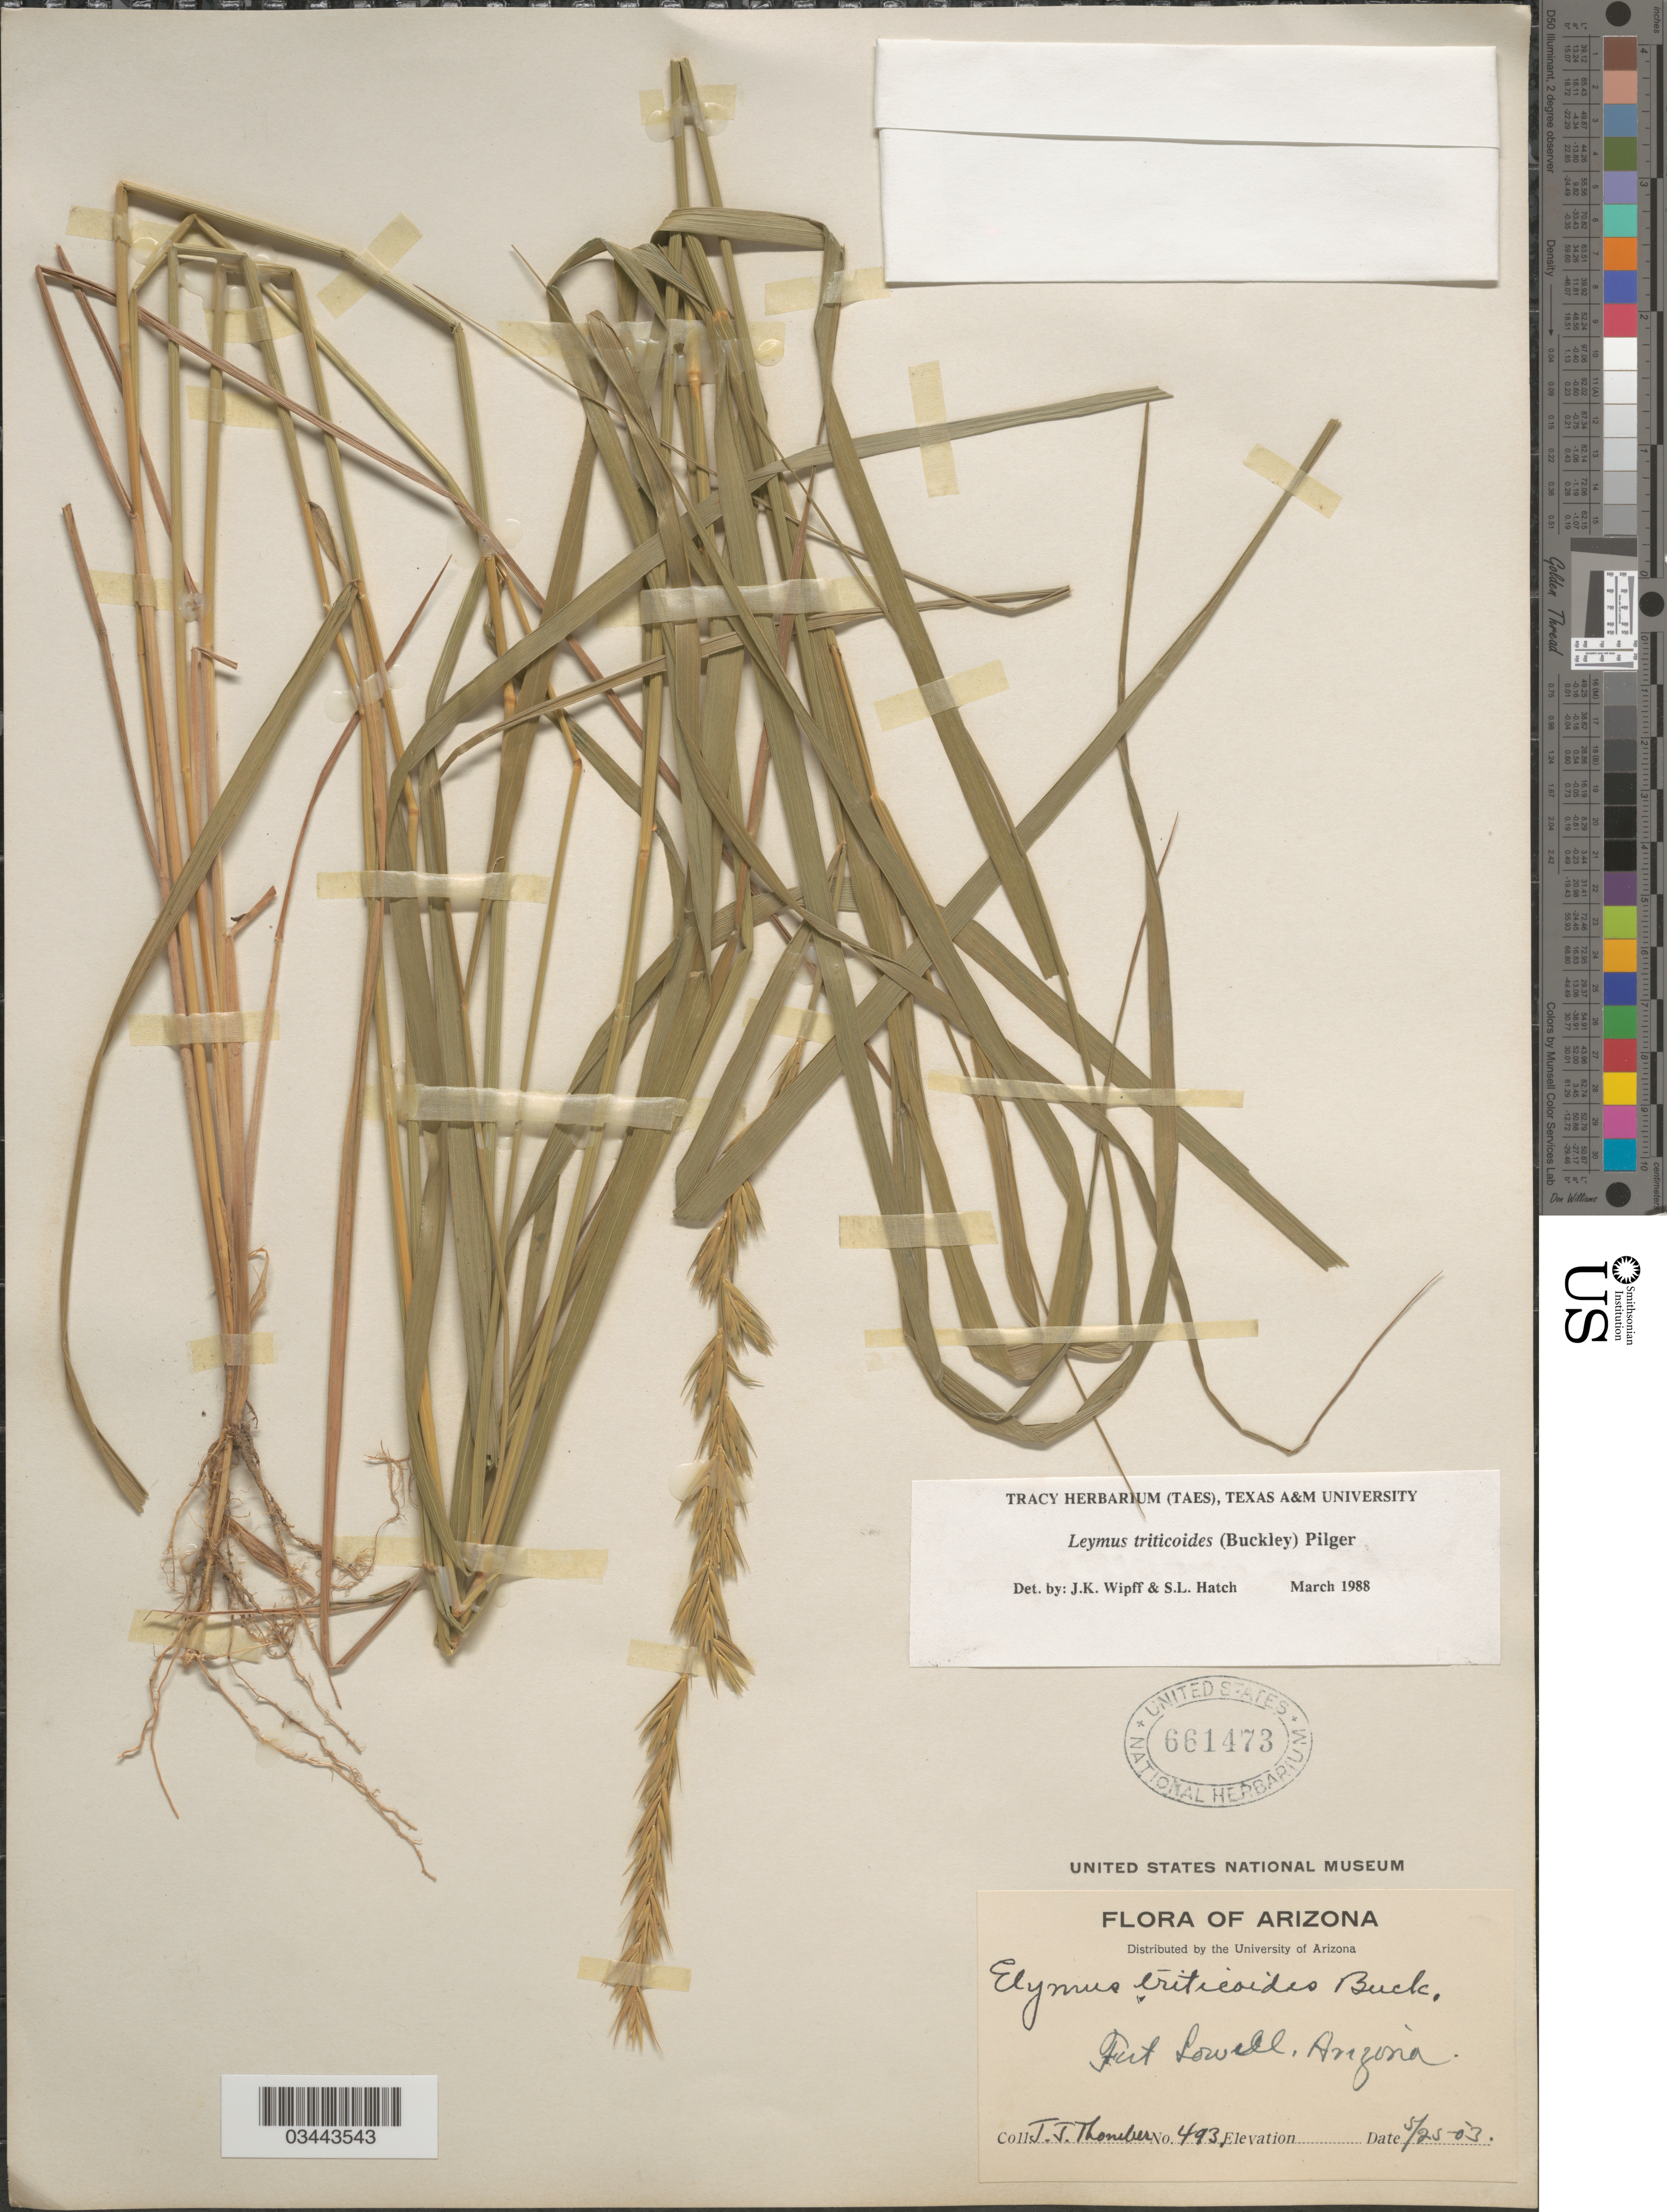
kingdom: Plantae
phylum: Tracheophyta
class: Liliopsida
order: Poales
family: Poaceae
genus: Leymus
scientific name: Leymus triticoides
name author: (Buckley) Pilg.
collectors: J. Thornber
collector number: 493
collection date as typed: Transcribed d/m/y: 25/5/3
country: United States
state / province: Arizona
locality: Fort Lowell.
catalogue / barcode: US 661473